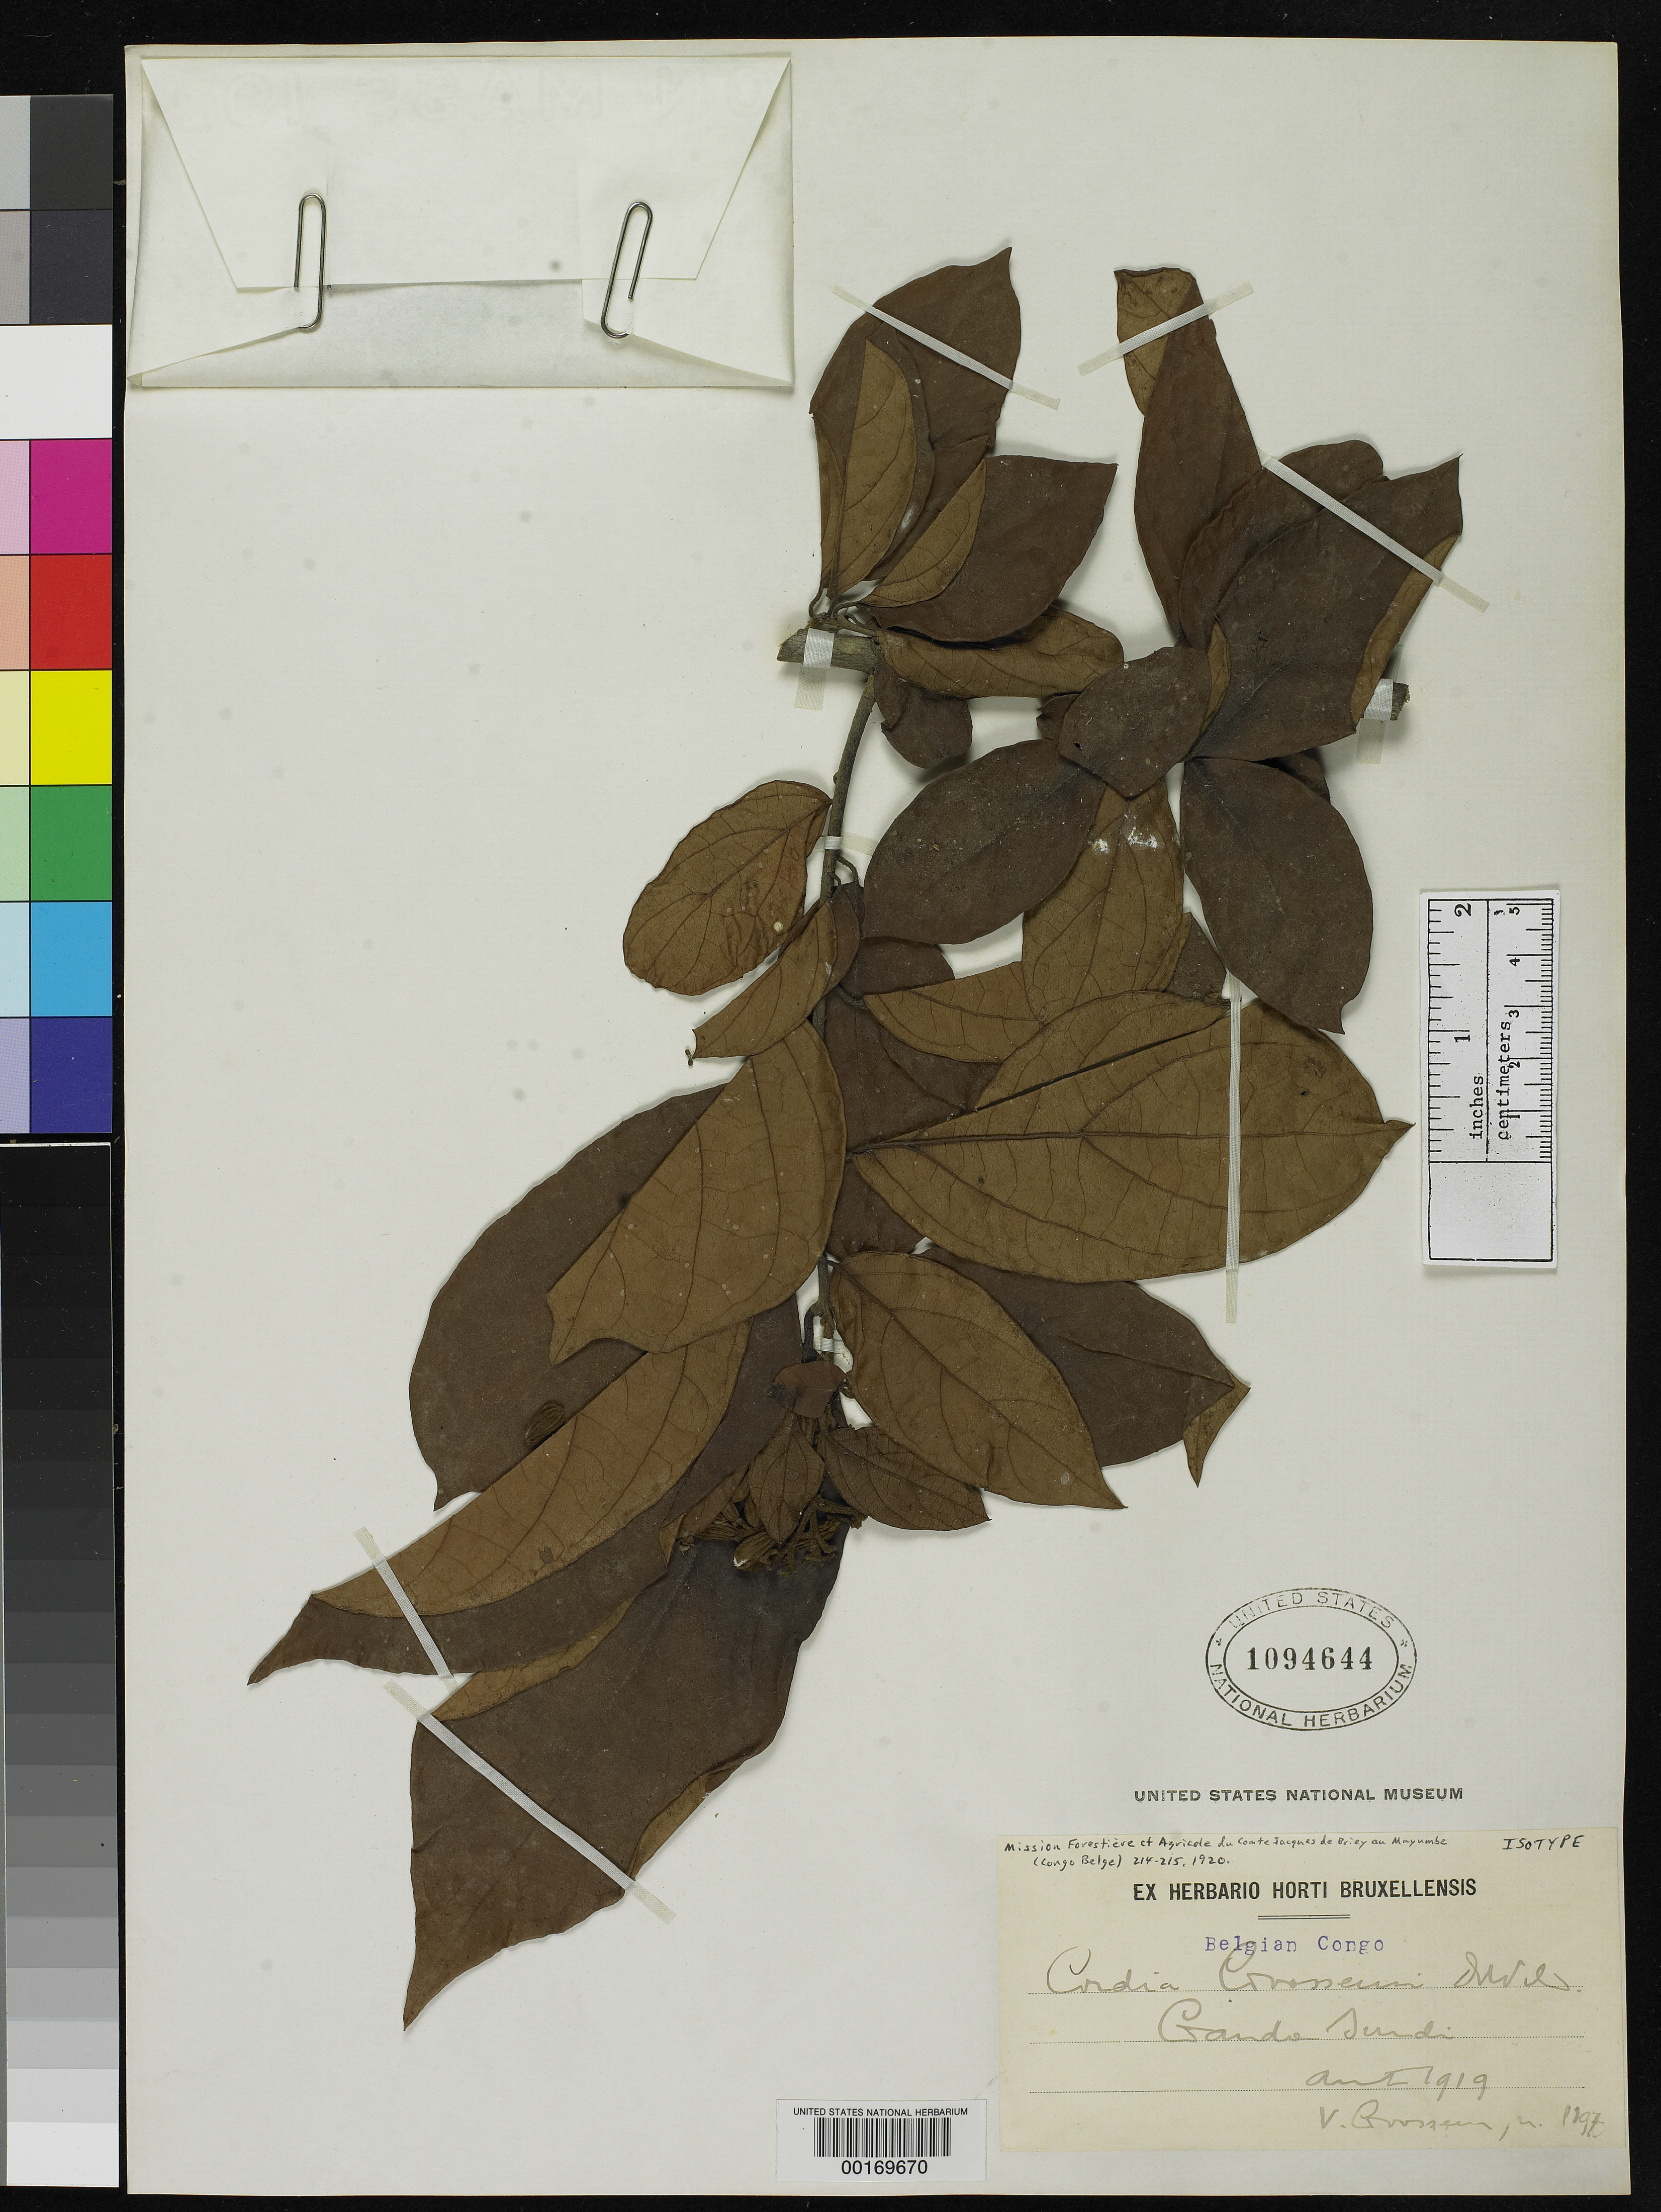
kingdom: Plantae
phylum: Tracheophyta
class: Magnoliopsida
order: Boraginales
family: Cordiaceae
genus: Cordia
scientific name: Cordia goossensi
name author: De Wild.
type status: Isotype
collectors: V. Goossens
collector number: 1197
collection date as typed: Aug 1919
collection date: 1919-08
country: Congo, Democratic Republic of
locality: Ganda-Sundi.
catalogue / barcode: US 1094644